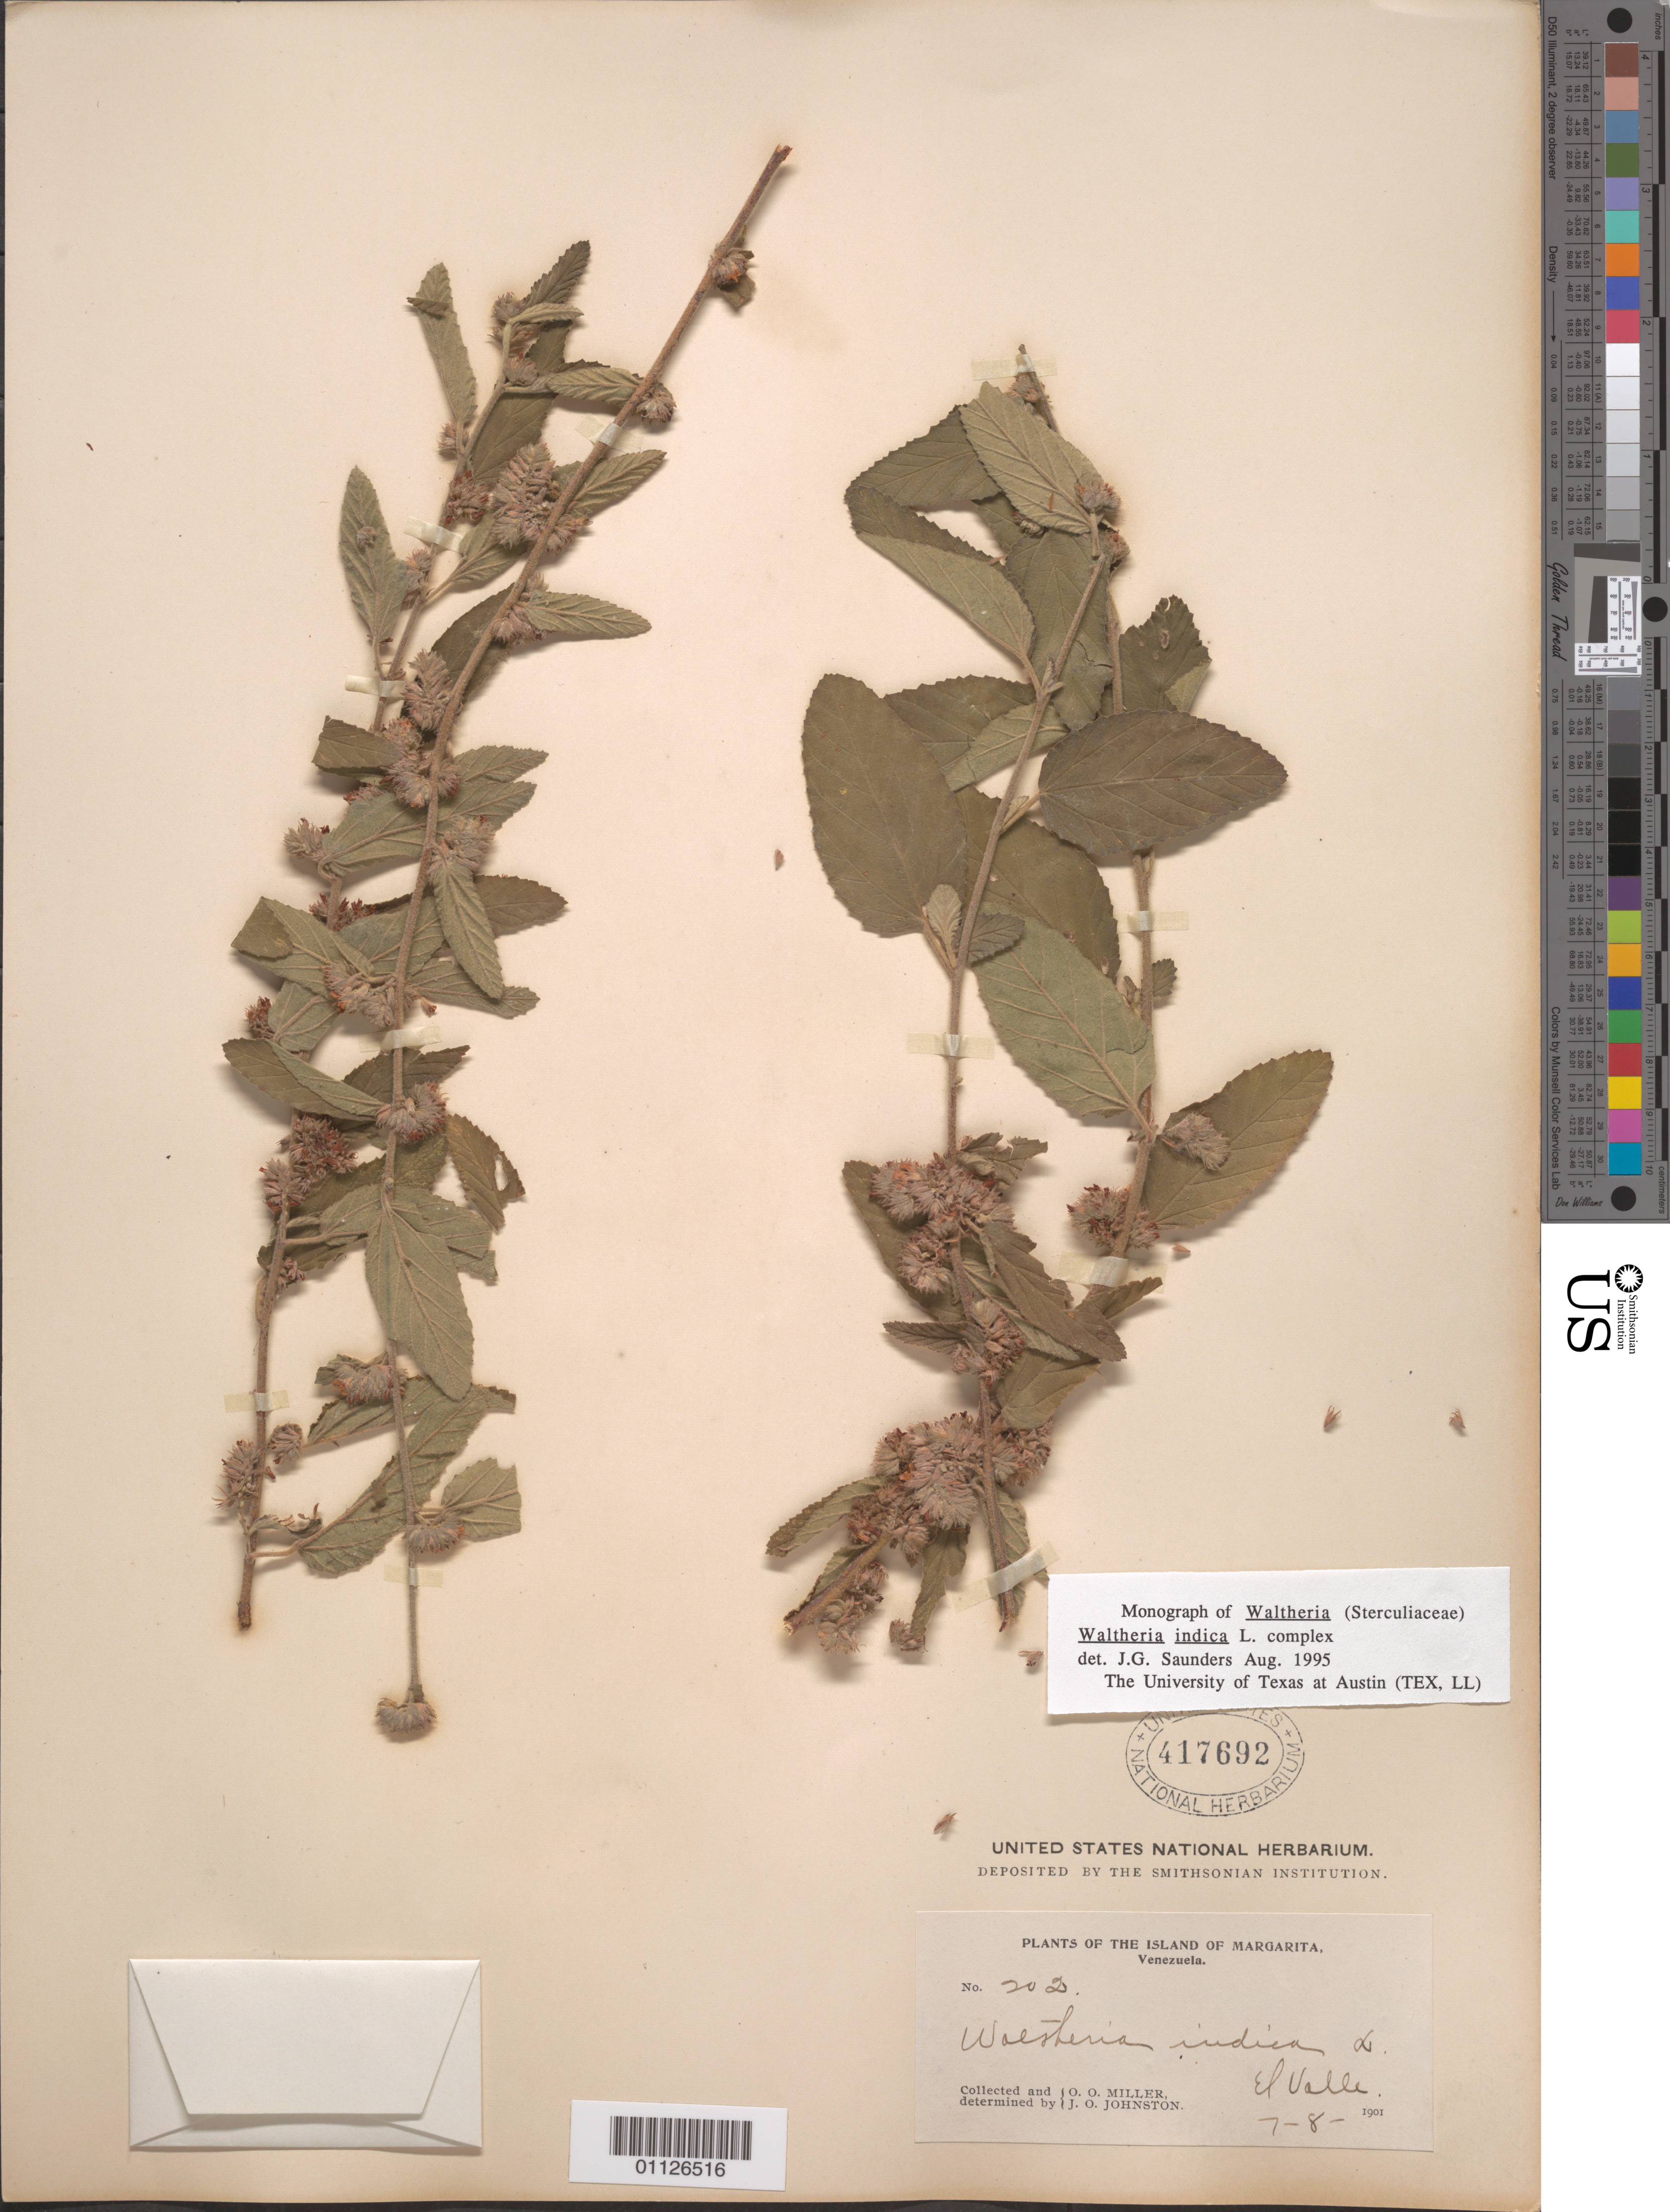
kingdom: Plantae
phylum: Tracheophyta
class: Magnoliopsida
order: Malvales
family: Malvaceae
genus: Waltheria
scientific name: Waltheria indica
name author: L.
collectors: O. O. Miller & J. Johnston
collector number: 202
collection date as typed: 08 Jul 1901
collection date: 1901-07-08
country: Venezuela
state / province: Nueva Esparta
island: Margarita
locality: El Valle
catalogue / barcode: US 417692